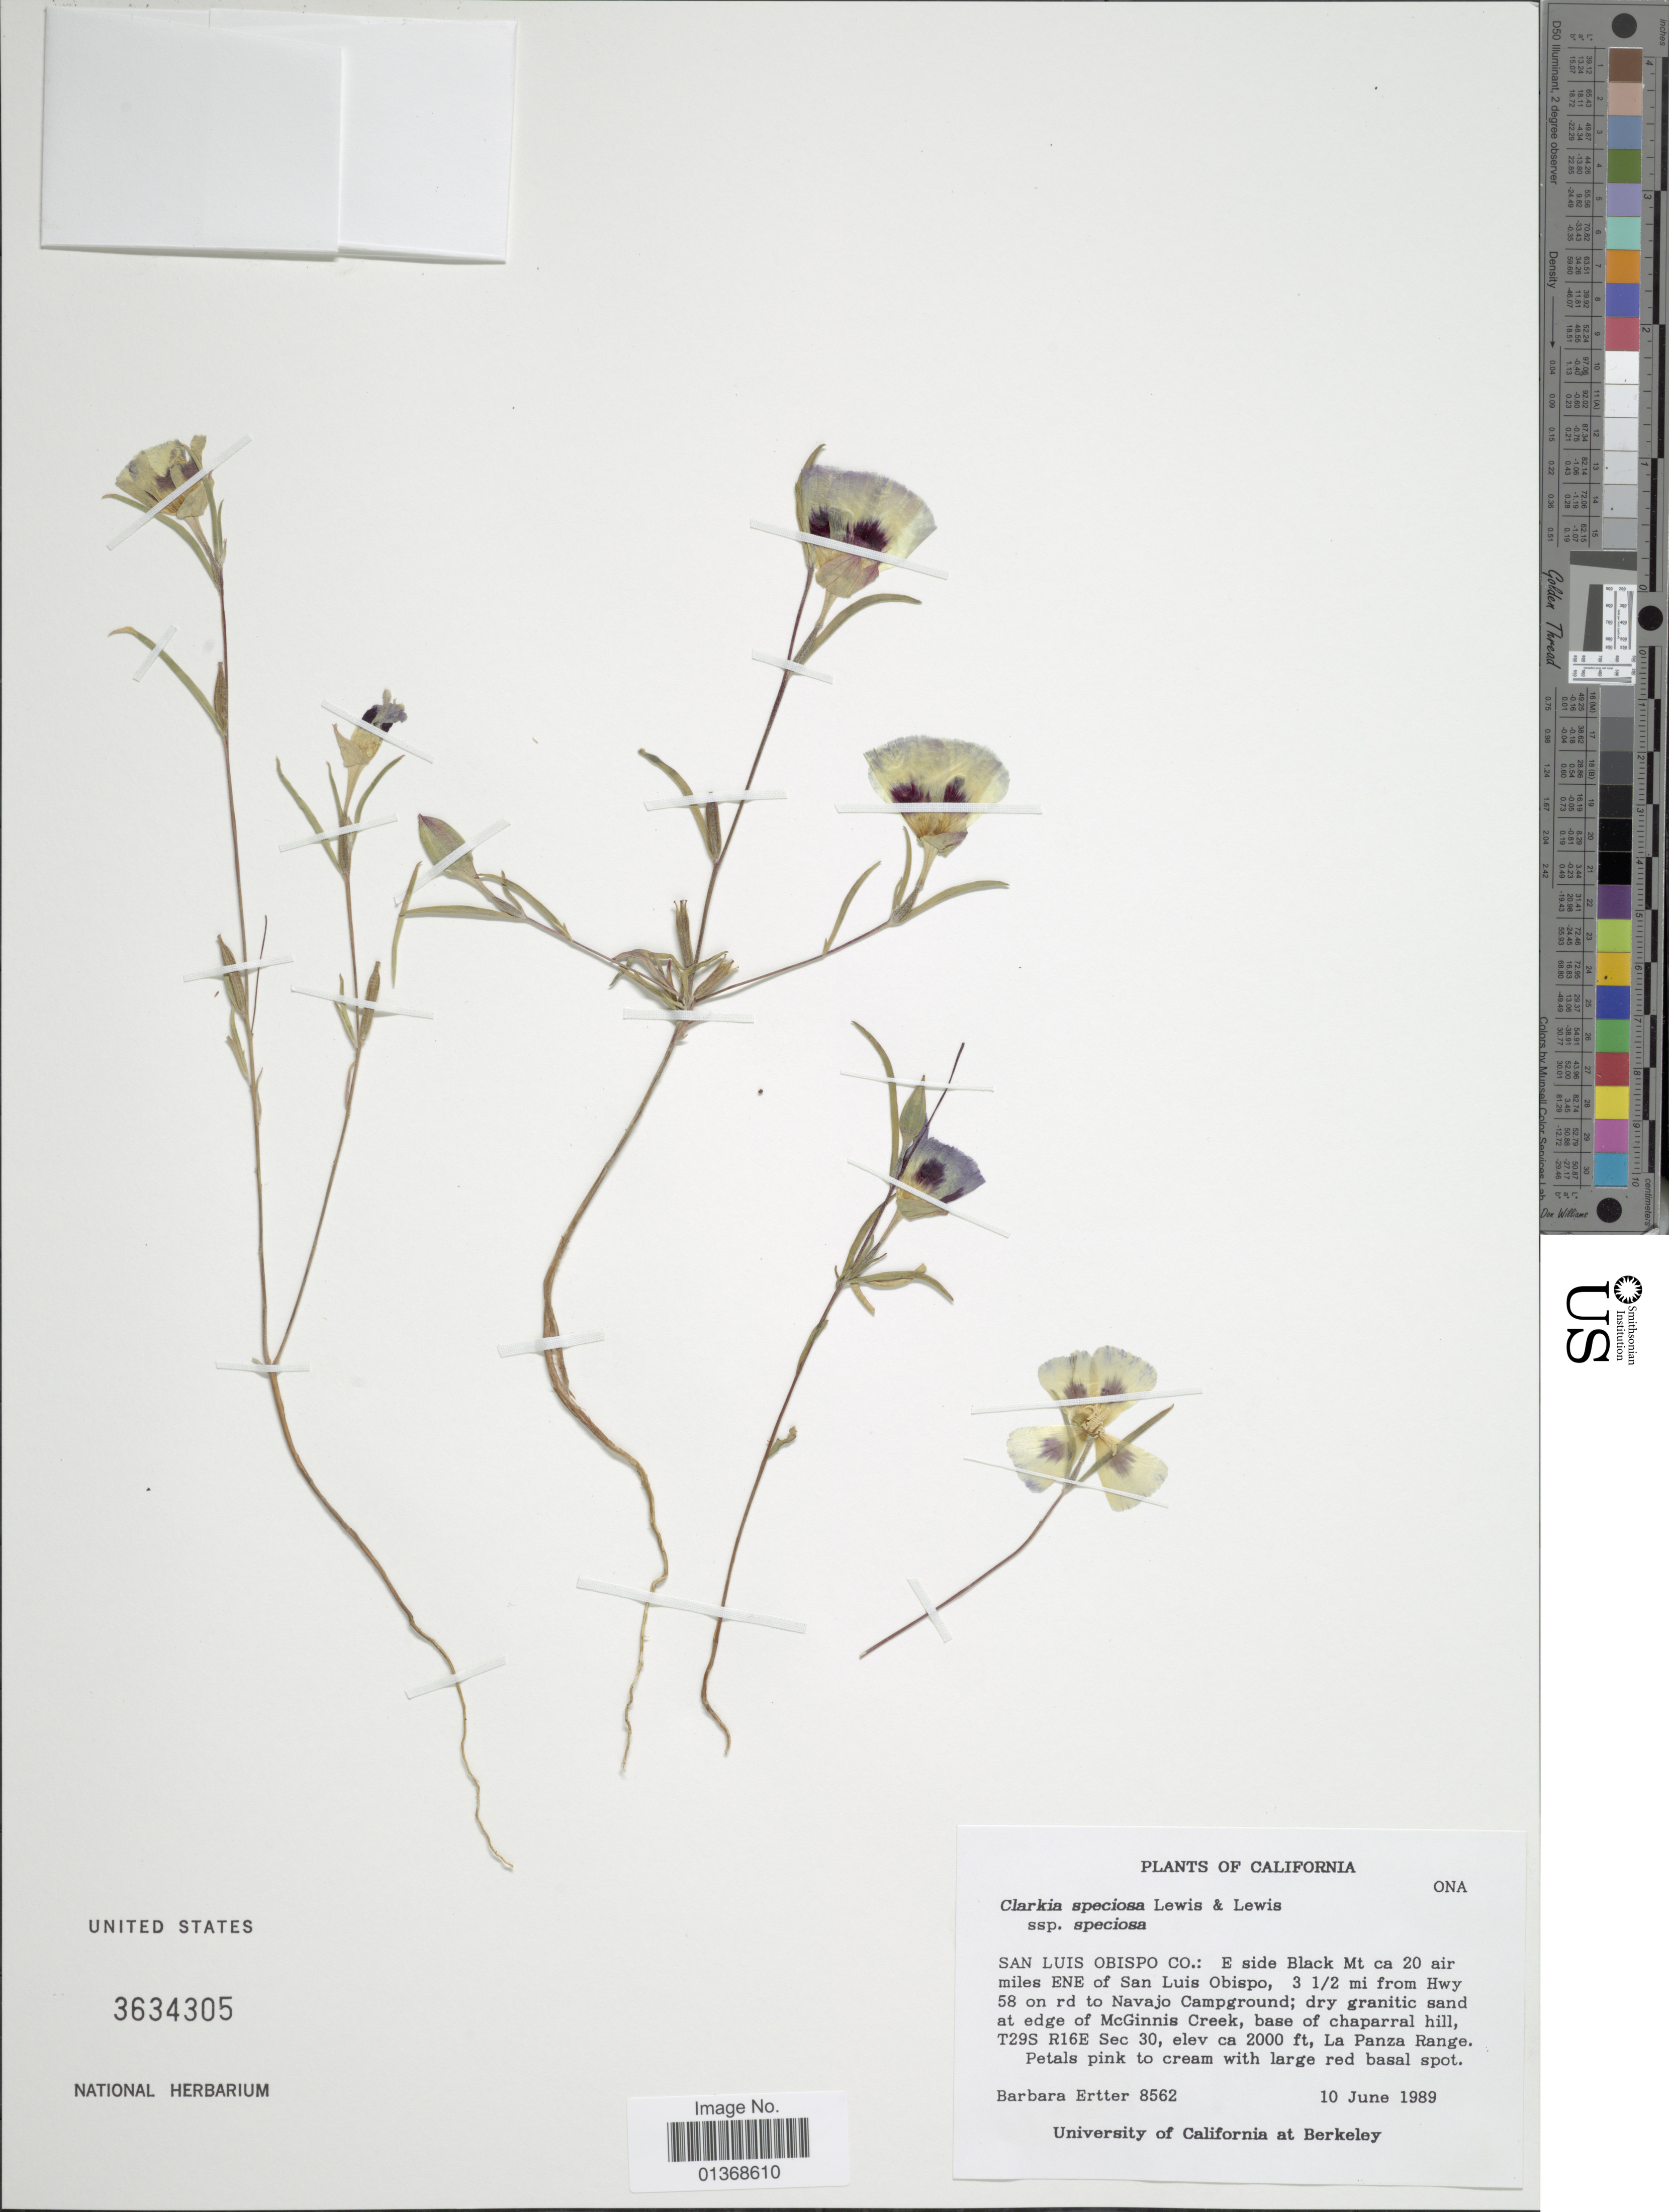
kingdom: Plantae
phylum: Tracheophyta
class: Magnoliopsida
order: Myrtales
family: Onagraceae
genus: Clarkia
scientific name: Clarkia speciosa subsp. speciosa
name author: F. H. Lewis & M.E. Lewis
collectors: B. Ertter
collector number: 8562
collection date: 1989-06-10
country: United States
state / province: California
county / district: San Luis Obispo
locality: San Luis Obispo Co.: E side Black Mt ca 20 airmiles ENE of San Luis Obispo, 3½ mi from Hwy 58 on rd to Navajo Campground, base of chaparral hill, T29S R16E Sec 30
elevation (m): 610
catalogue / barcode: US 3634305